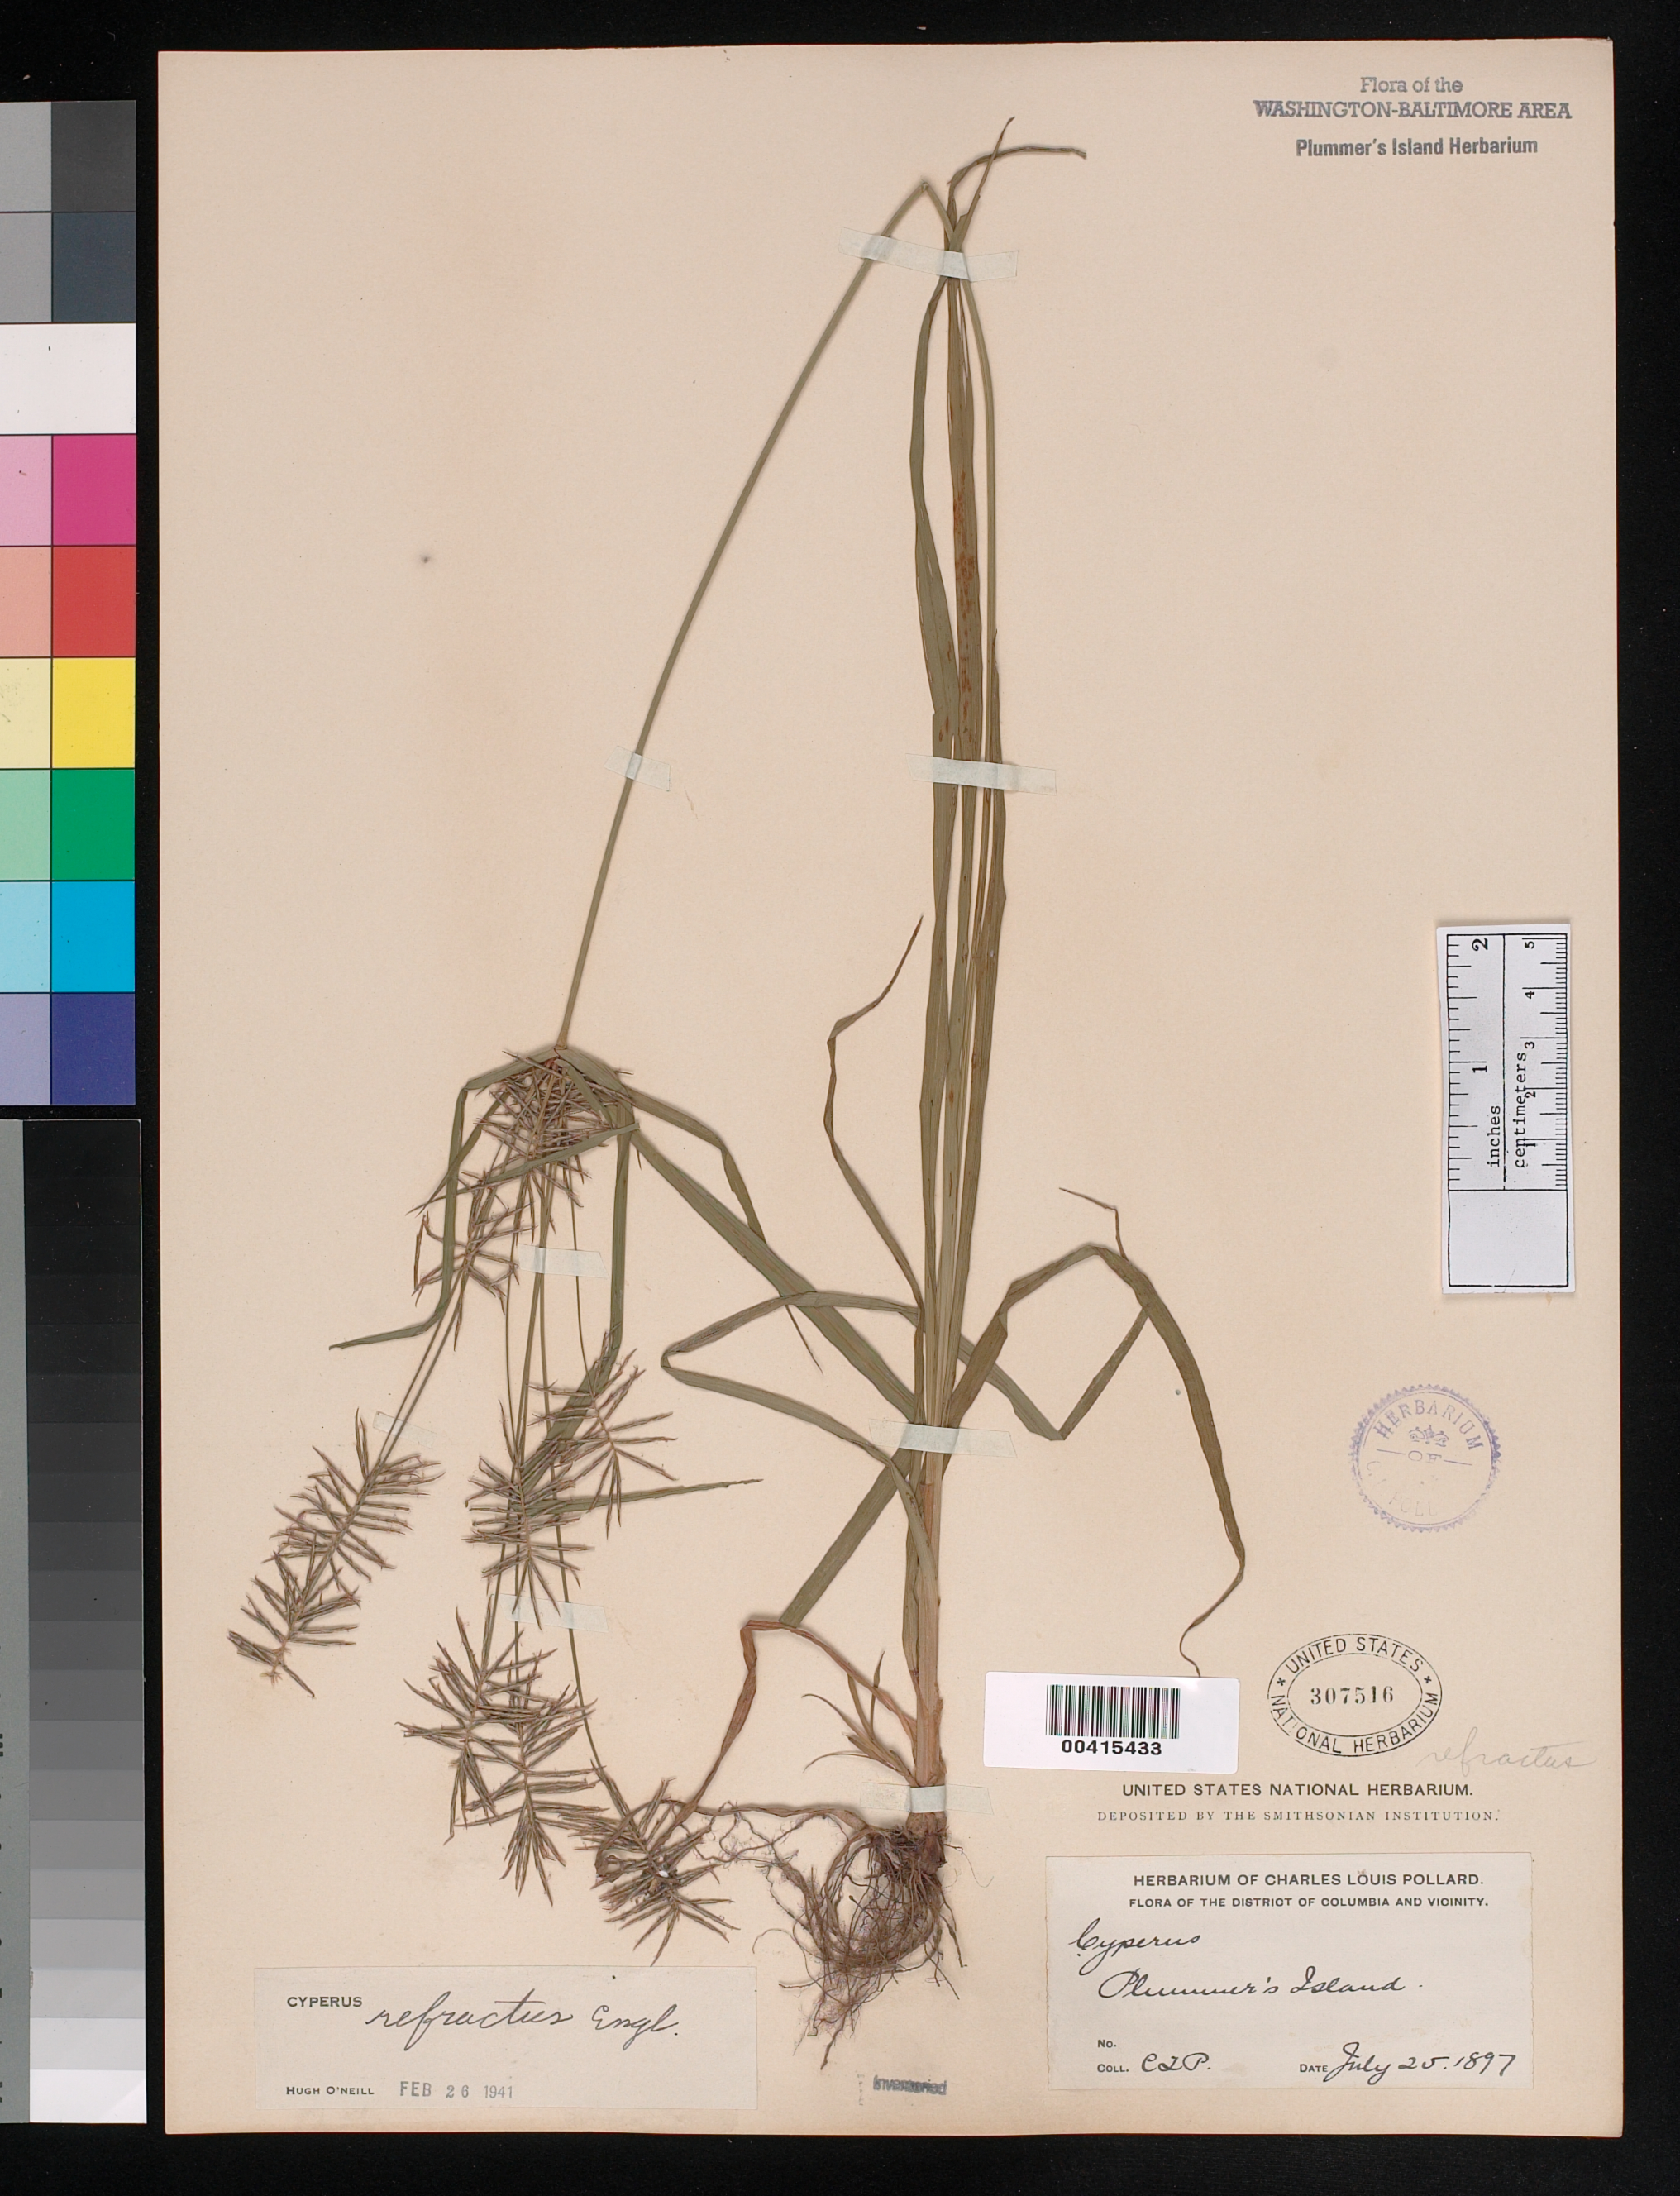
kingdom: Plantae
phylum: Tracheophyta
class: Liliopsida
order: Poales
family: Cyperaceae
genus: Cyperus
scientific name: Cyperus refractus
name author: Engelm. ex Boeckeler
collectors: C. L. Pollard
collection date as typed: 25 Jul 1897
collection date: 1897-07-25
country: United States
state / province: Maryland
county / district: Montgomery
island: Plummers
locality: Plummer's Island C. & O. Canal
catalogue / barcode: US 307516